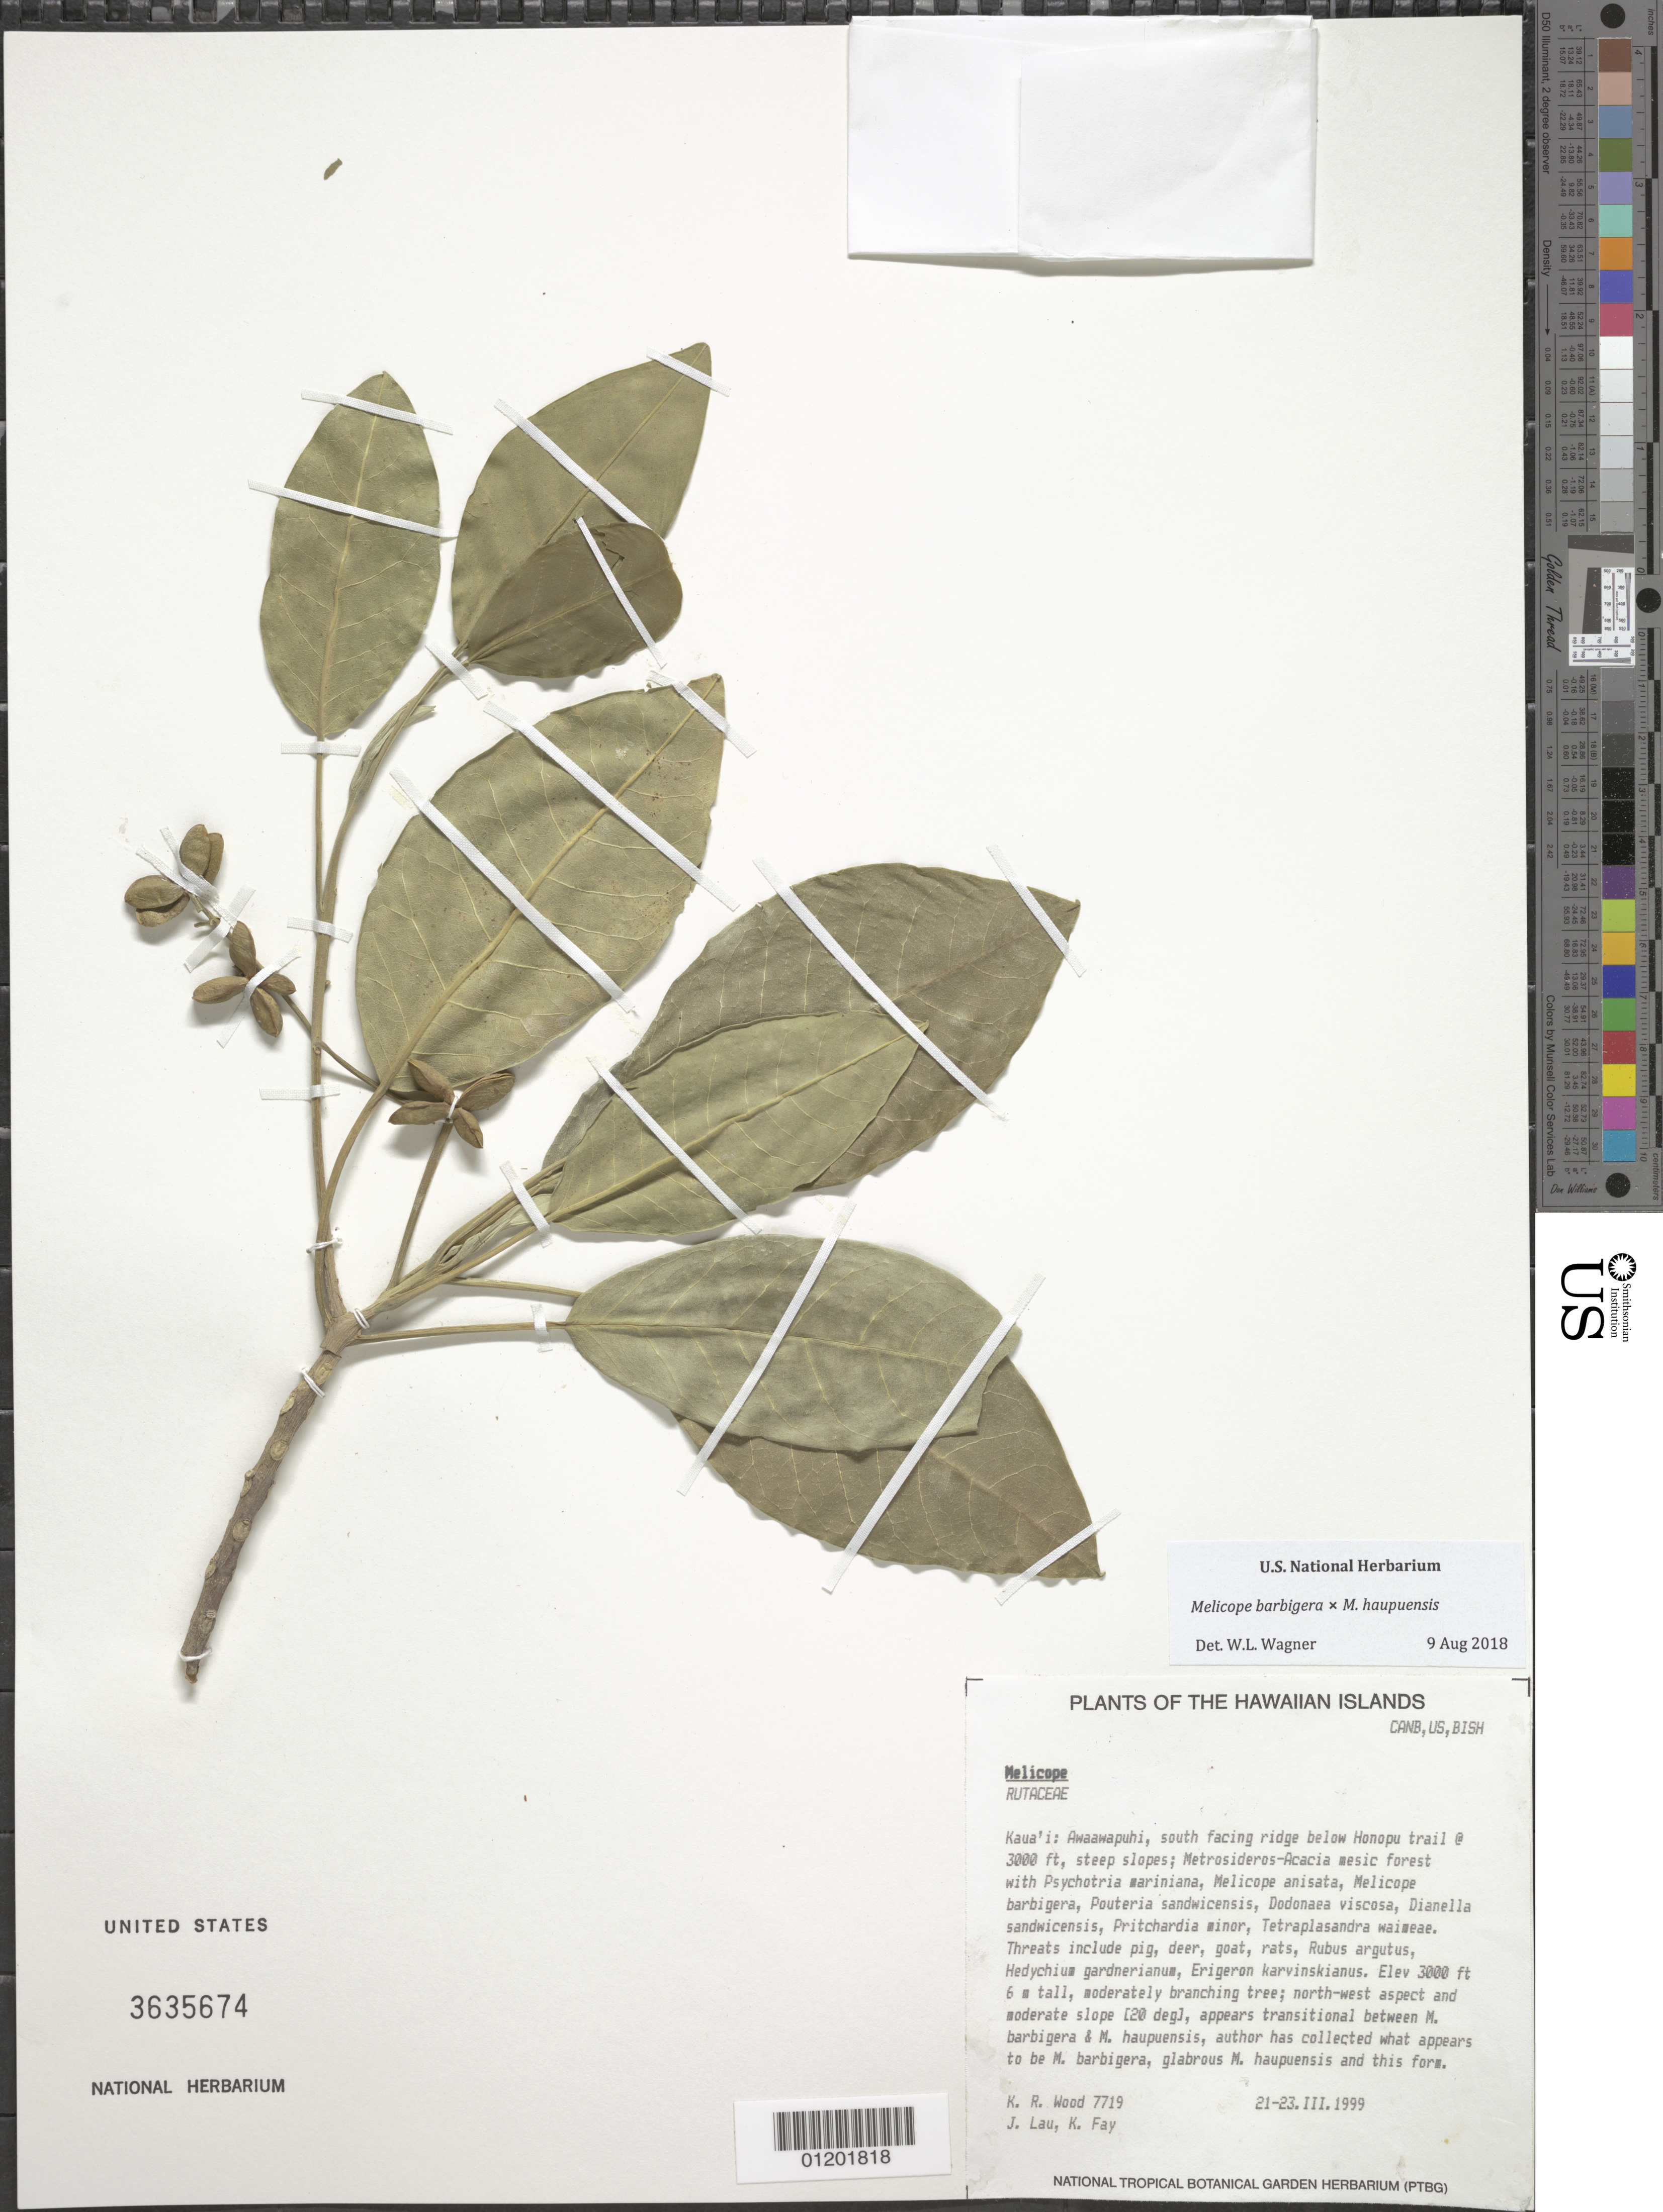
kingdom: Plantae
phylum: Tracheophyta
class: Magnoliopsida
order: Sapindales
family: Rutaceae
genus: Melicope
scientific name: Melicope barbigera x M. haupuensis (H. St. John) T.G. Hartley & B.C. Stone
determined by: Wagner, W. L., (BOT), Smithsonian Institution - National Museum of Natural History (UNITED STATES)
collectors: K. R. Wood, J. Lau & K. Fay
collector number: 7719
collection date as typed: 21-23 Mar 1999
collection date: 1999-03-21/1999-03-23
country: United States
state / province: Hawaii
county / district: Kaui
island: Kaua'i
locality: Awaawapuhi, south facing ridge below Honopu trail.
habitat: Mesic forest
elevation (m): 914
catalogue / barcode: US 3635674